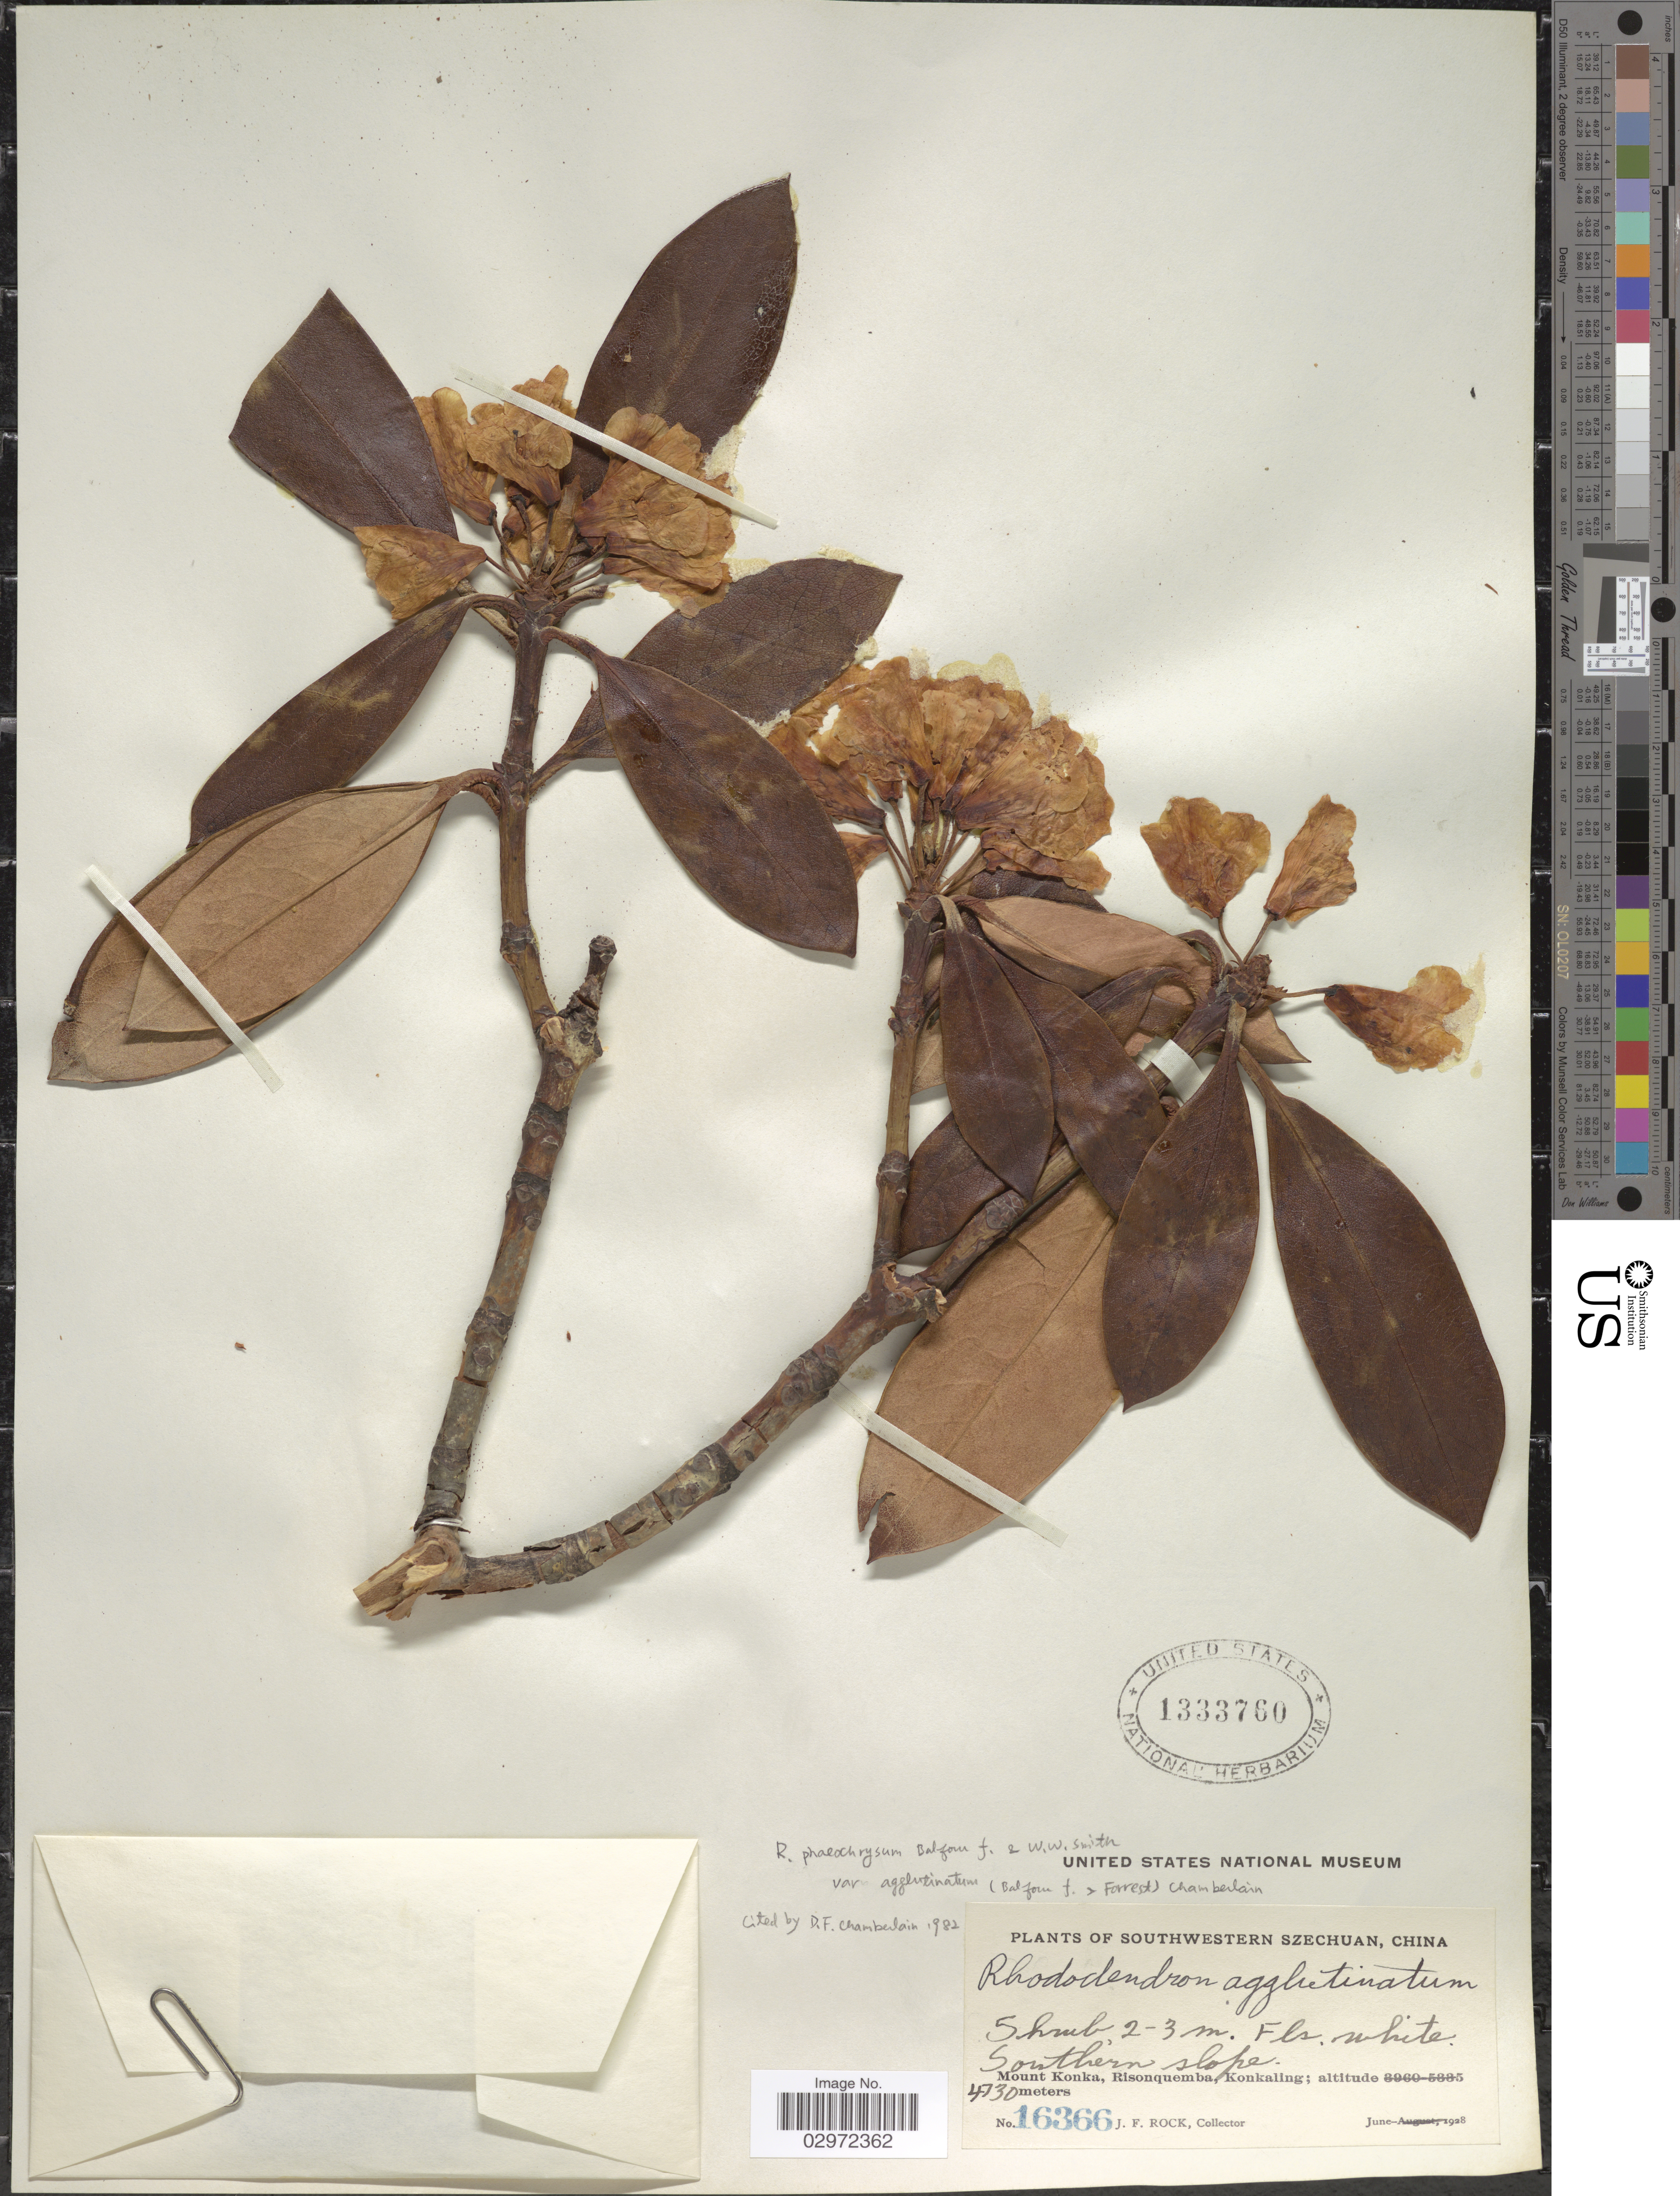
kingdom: Plantae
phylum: Tracheophyta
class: Magnoliopsida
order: Ericales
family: Ericaceae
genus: Rhododendron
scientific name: Rhododendron phaeochrysum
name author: Balf. f. & W.W. Sm.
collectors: J. Rock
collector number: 16366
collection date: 1928-06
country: China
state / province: Sichuan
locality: Southwestern Szechuan, Southern slope, Mount Konka, Risonquemba, Konkaling.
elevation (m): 4730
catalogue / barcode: US 1333760